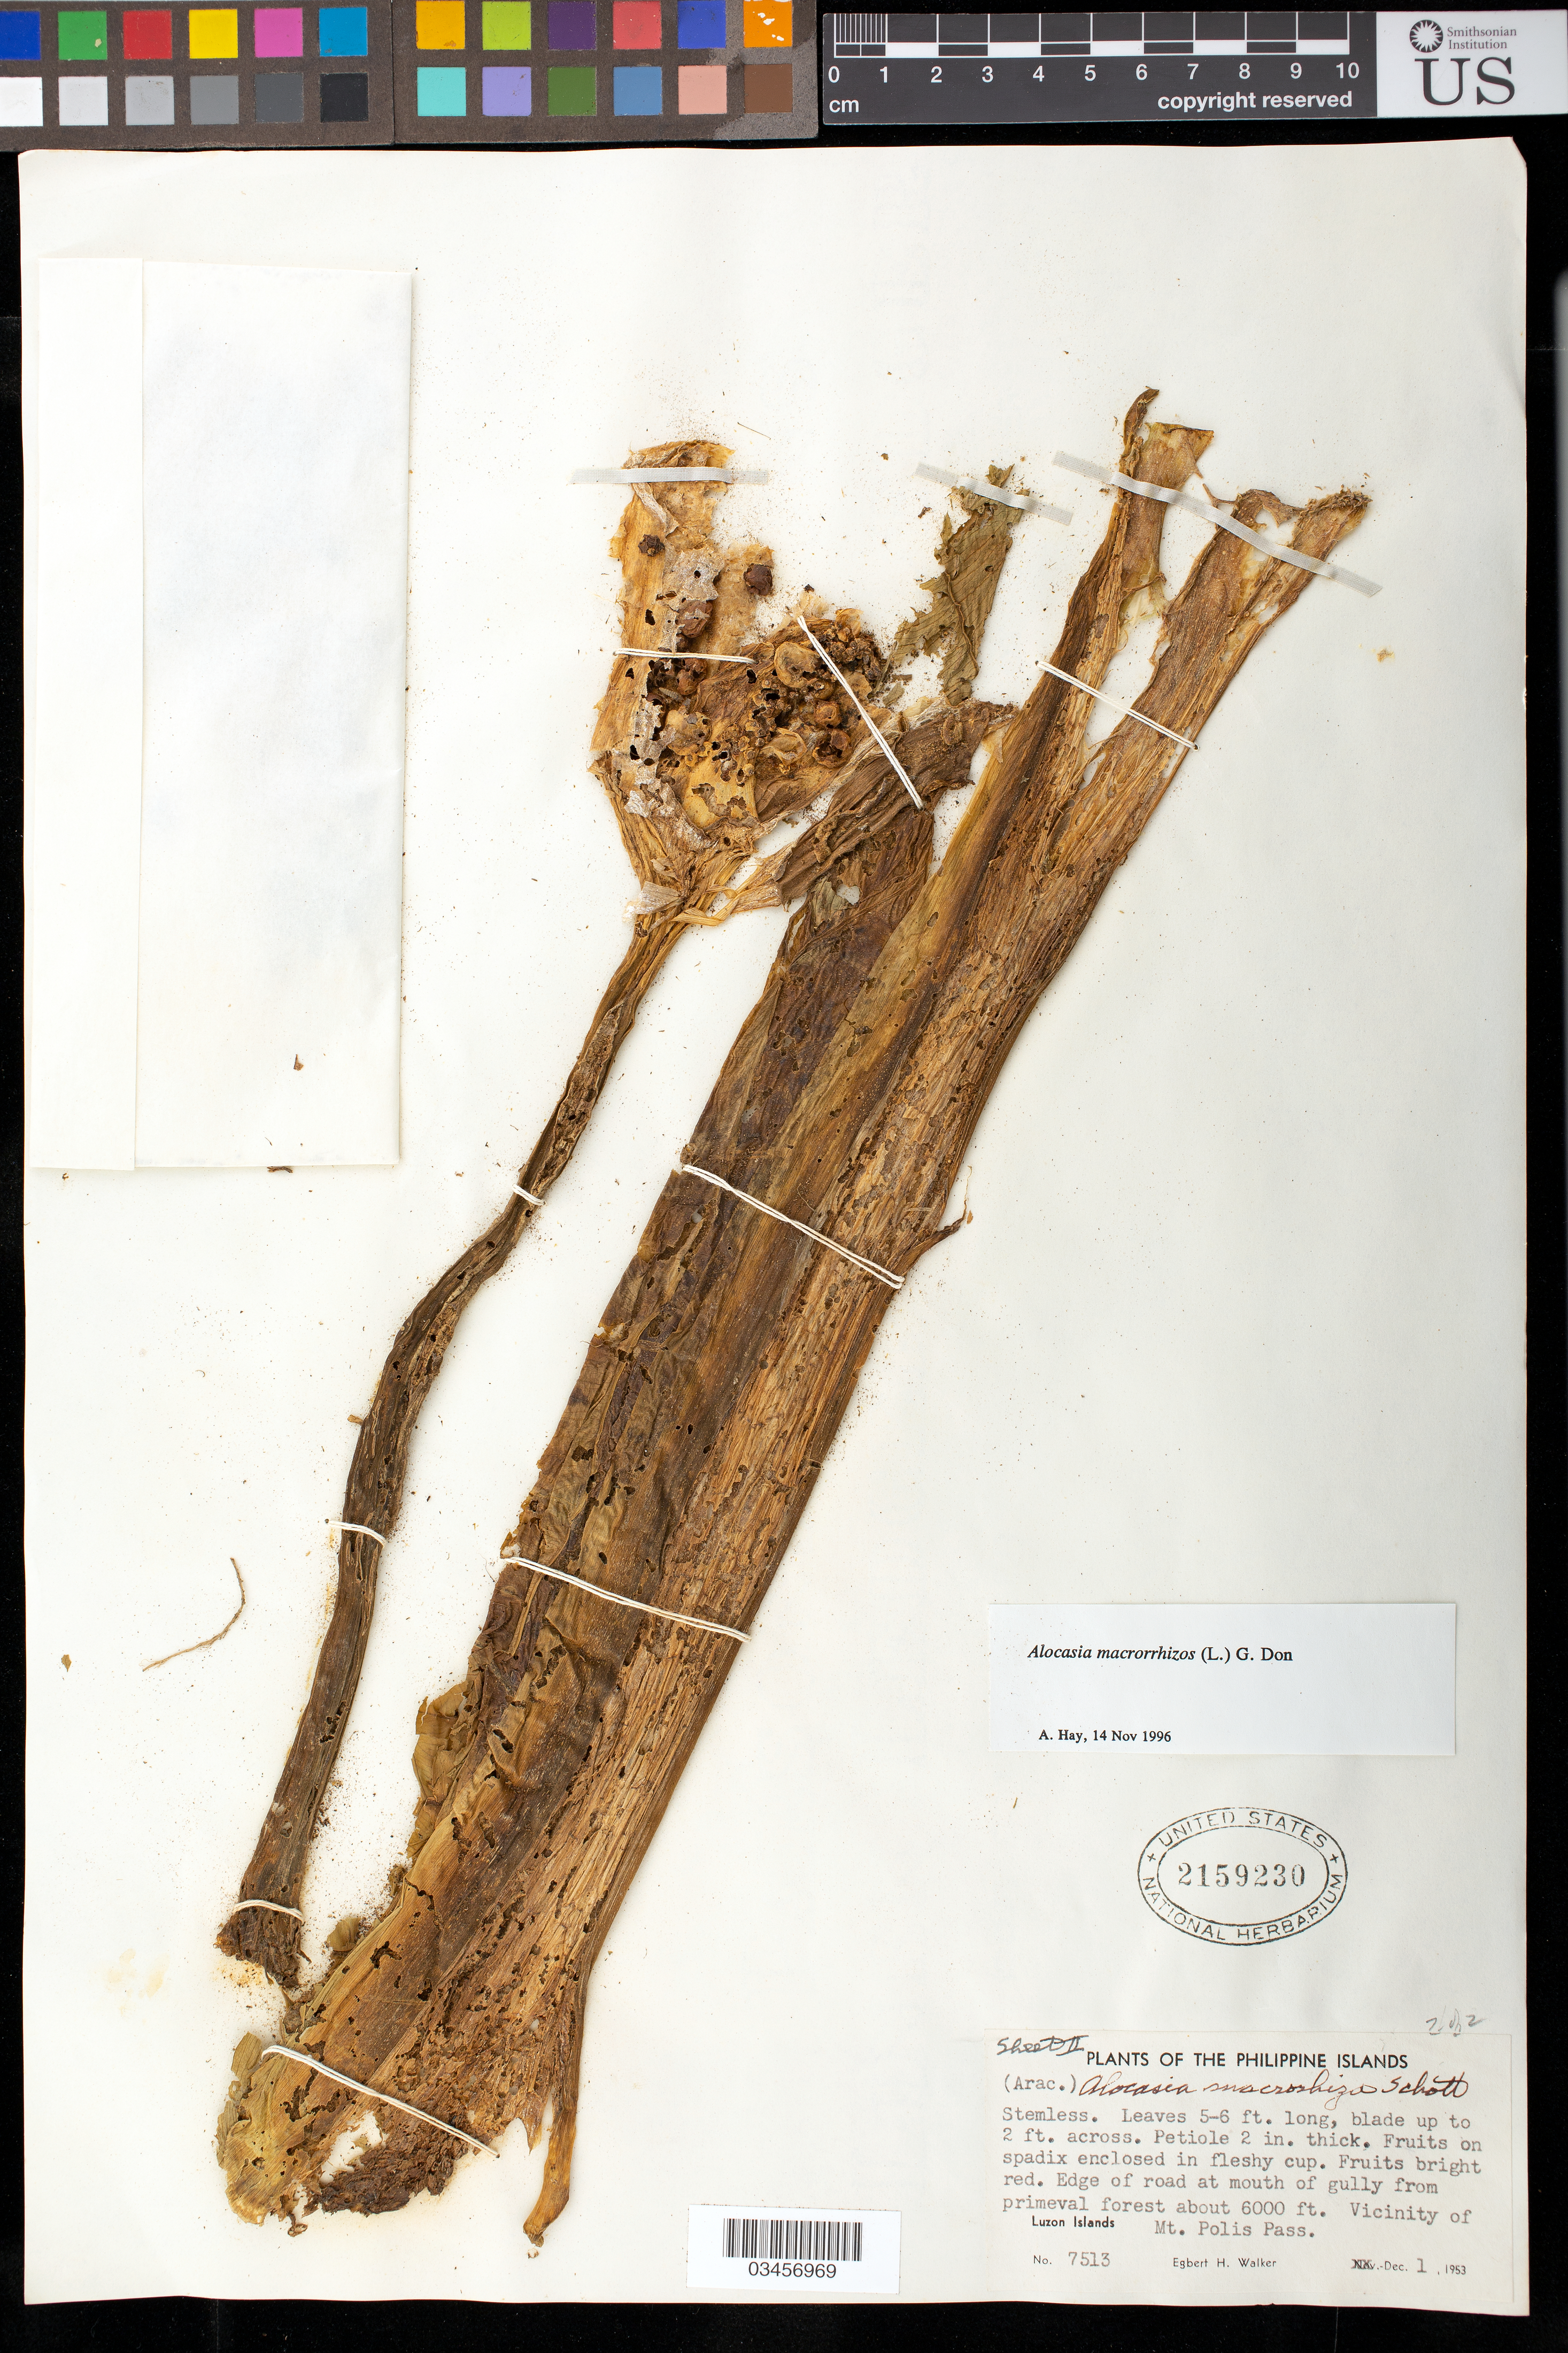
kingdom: Plantae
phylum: Tracheophyta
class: Liliopsida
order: Alismatales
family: Araceae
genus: Alocasia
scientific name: Alocasia macrorrhizos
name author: (L.) G. Don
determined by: Hay, A.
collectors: E. H. Walker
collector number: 7513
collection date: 1953-12-01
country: Philippines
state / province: Cordillera (Administrative Region)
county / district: Ifugao / Mountain Province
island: Luzon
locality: Mt.Polis Pass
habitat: Edge of road at mouth of gully from primeval forest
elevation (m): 1829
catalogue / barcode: US 2159230